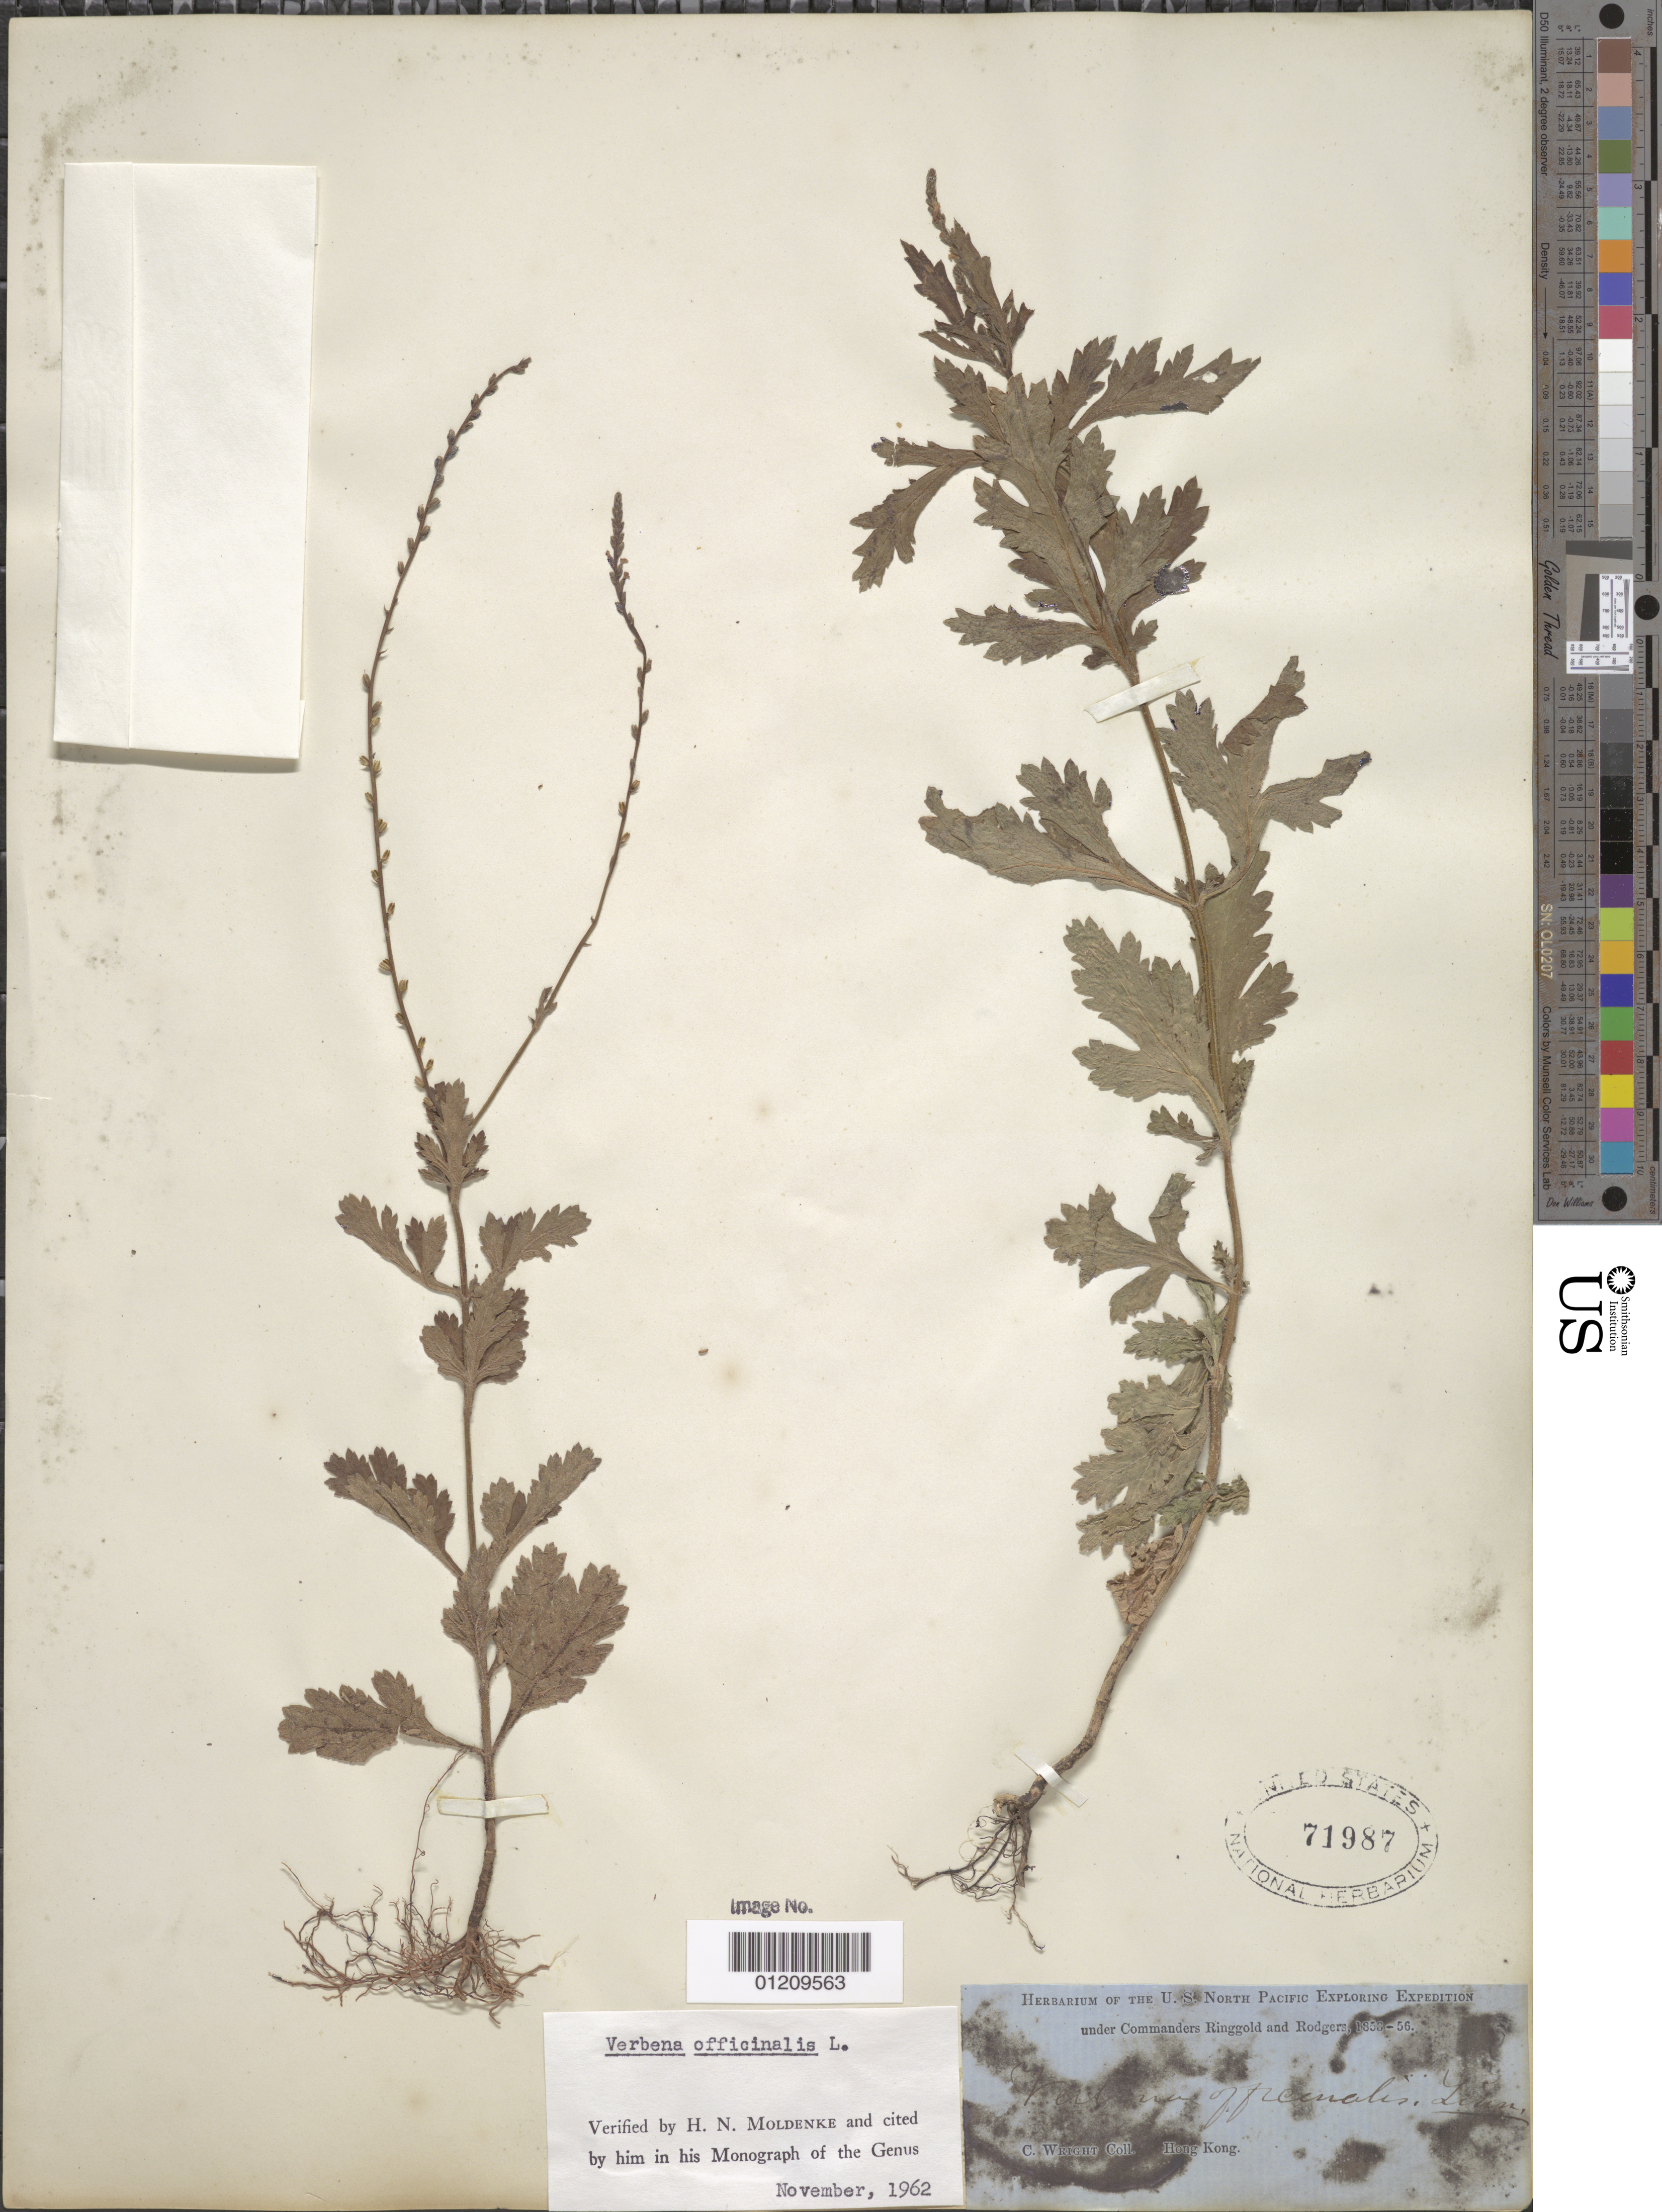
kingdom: Plantae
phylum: Tracheophyta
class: Magnoliopsida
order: Lamiales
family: Verbenaceae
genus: Verbena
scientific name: Verbena officinalis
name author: L.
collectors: C. Wright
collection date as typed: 1853 to -- -- 1856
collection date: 1853/1856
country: China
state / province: Hong Kong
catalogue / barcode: US 71987